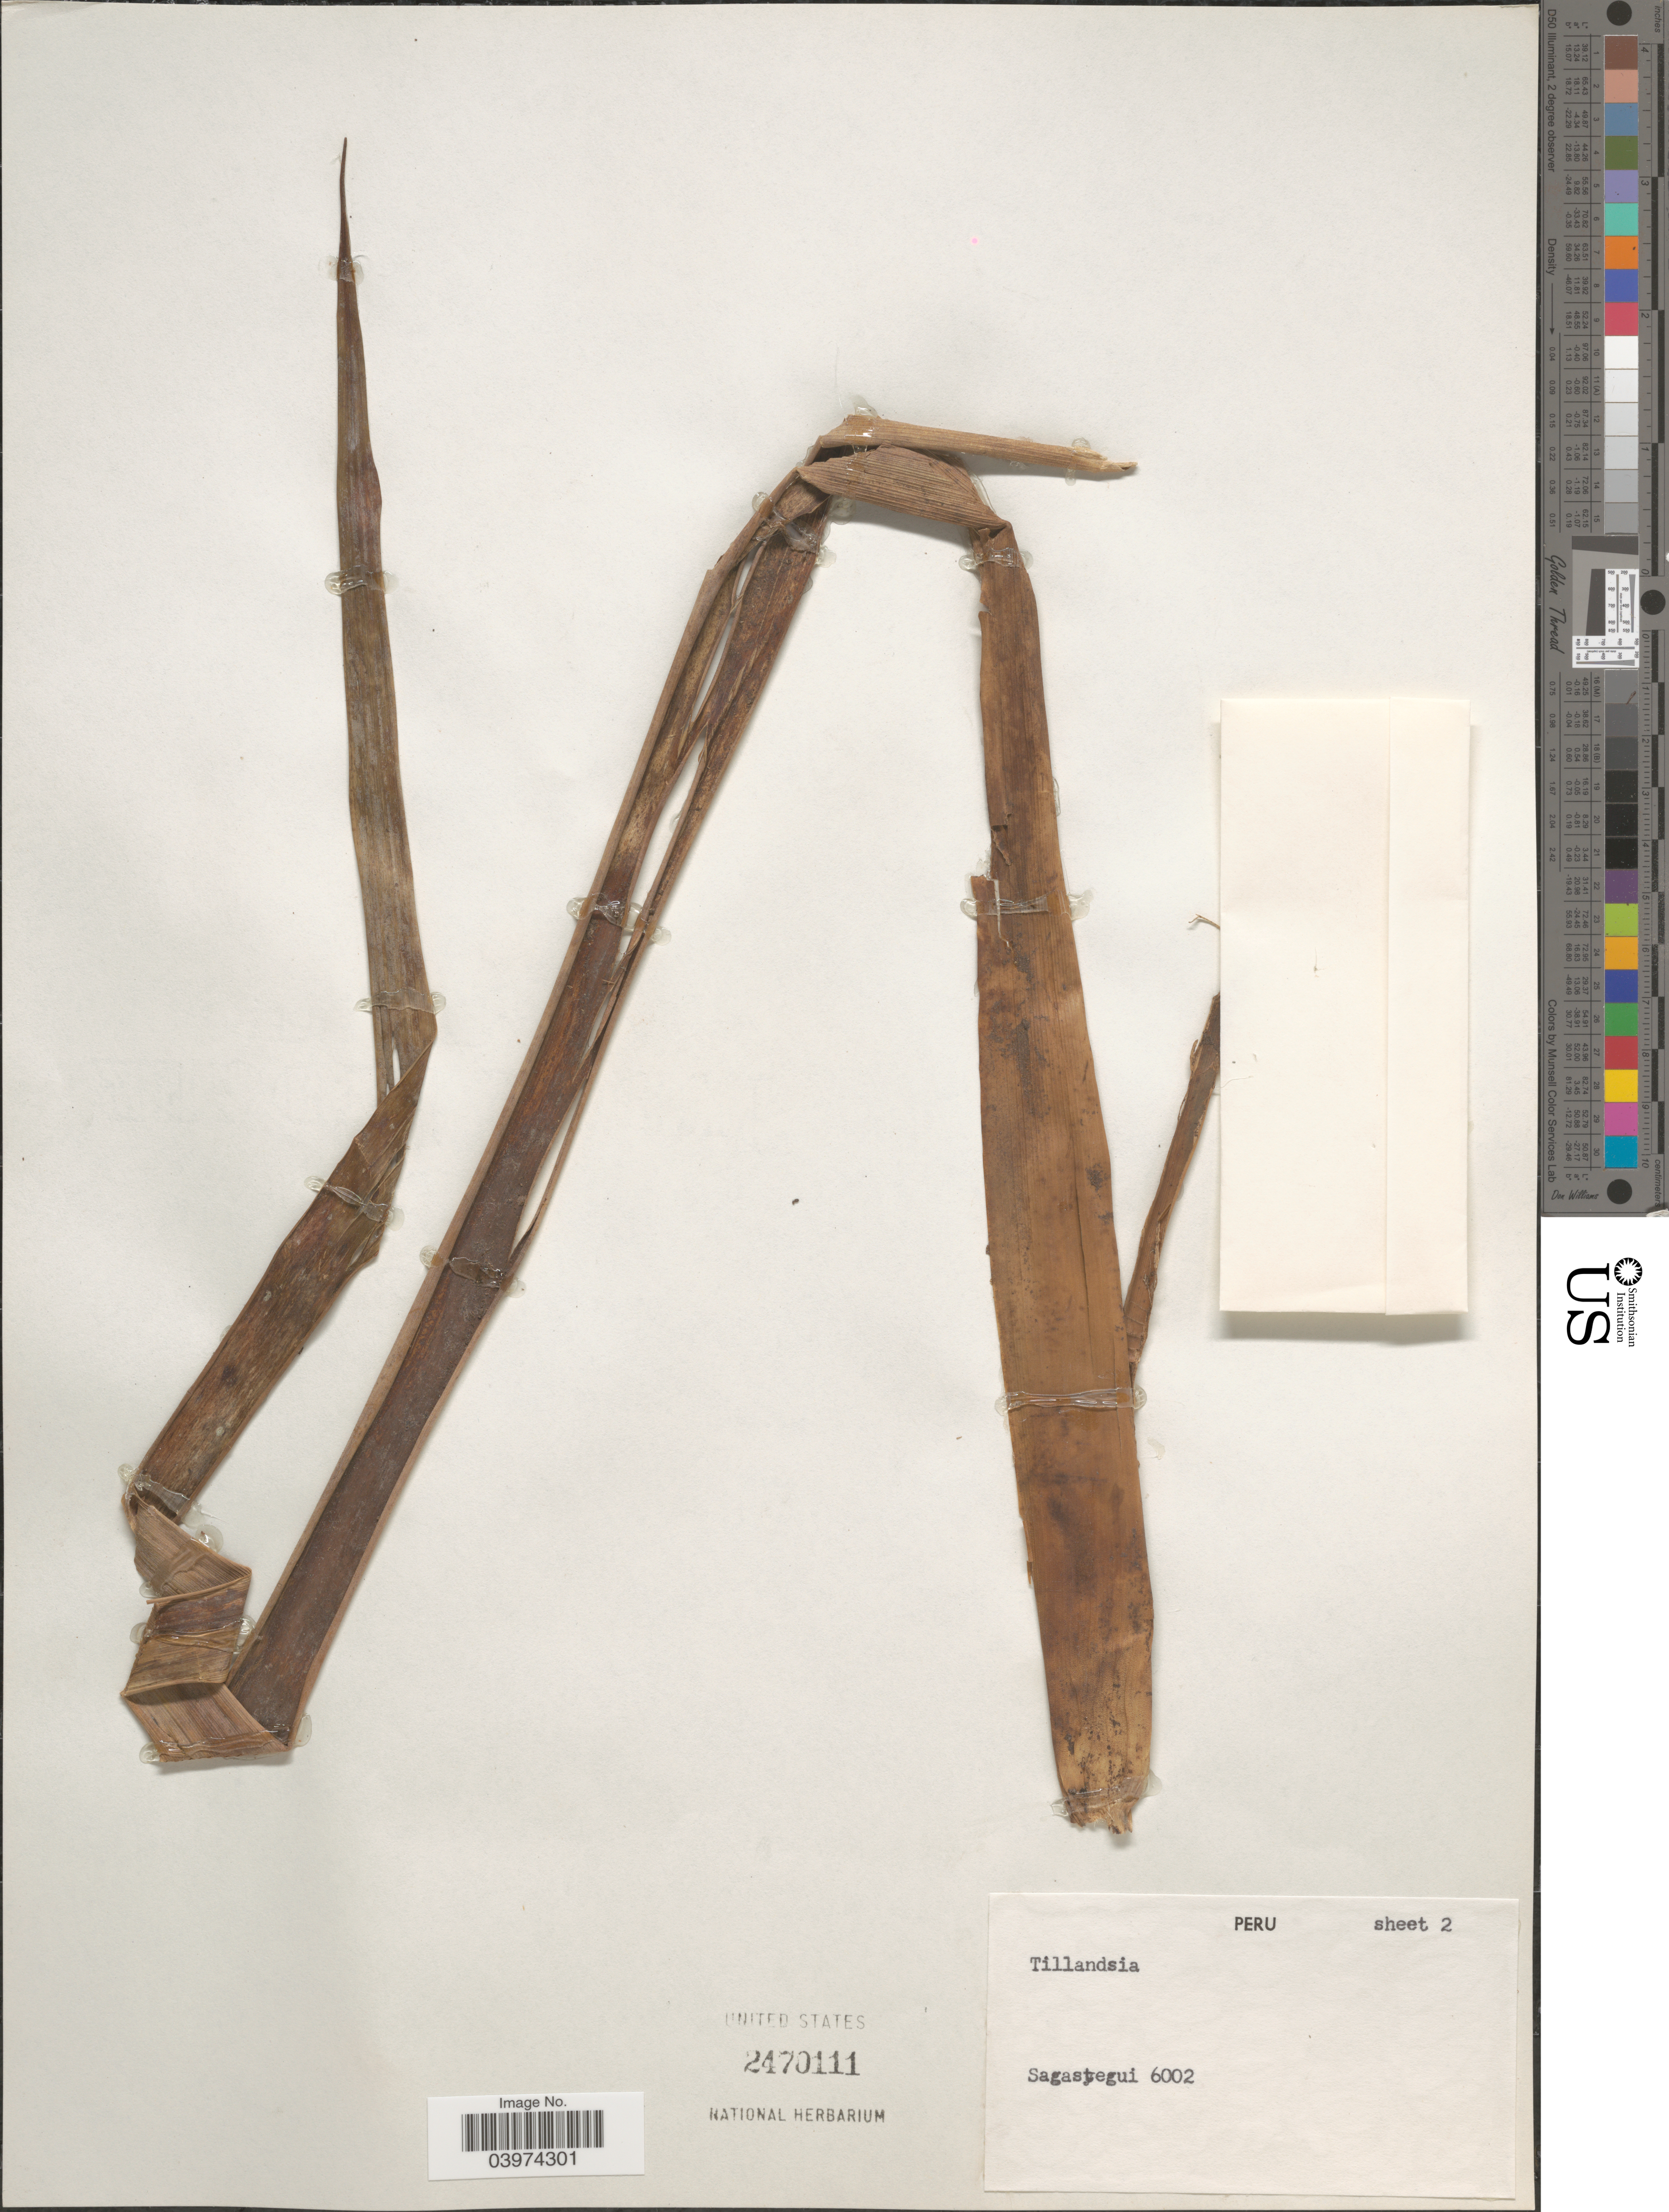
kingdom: Plantae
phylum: Tracheophyta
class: Liliopsida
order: Poales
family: Bromeliaceae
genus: Tillandsia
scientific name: Tillandsia restrepoana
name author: André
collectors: Sagastegui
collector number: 6002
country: Peru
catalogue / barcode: US 2470111